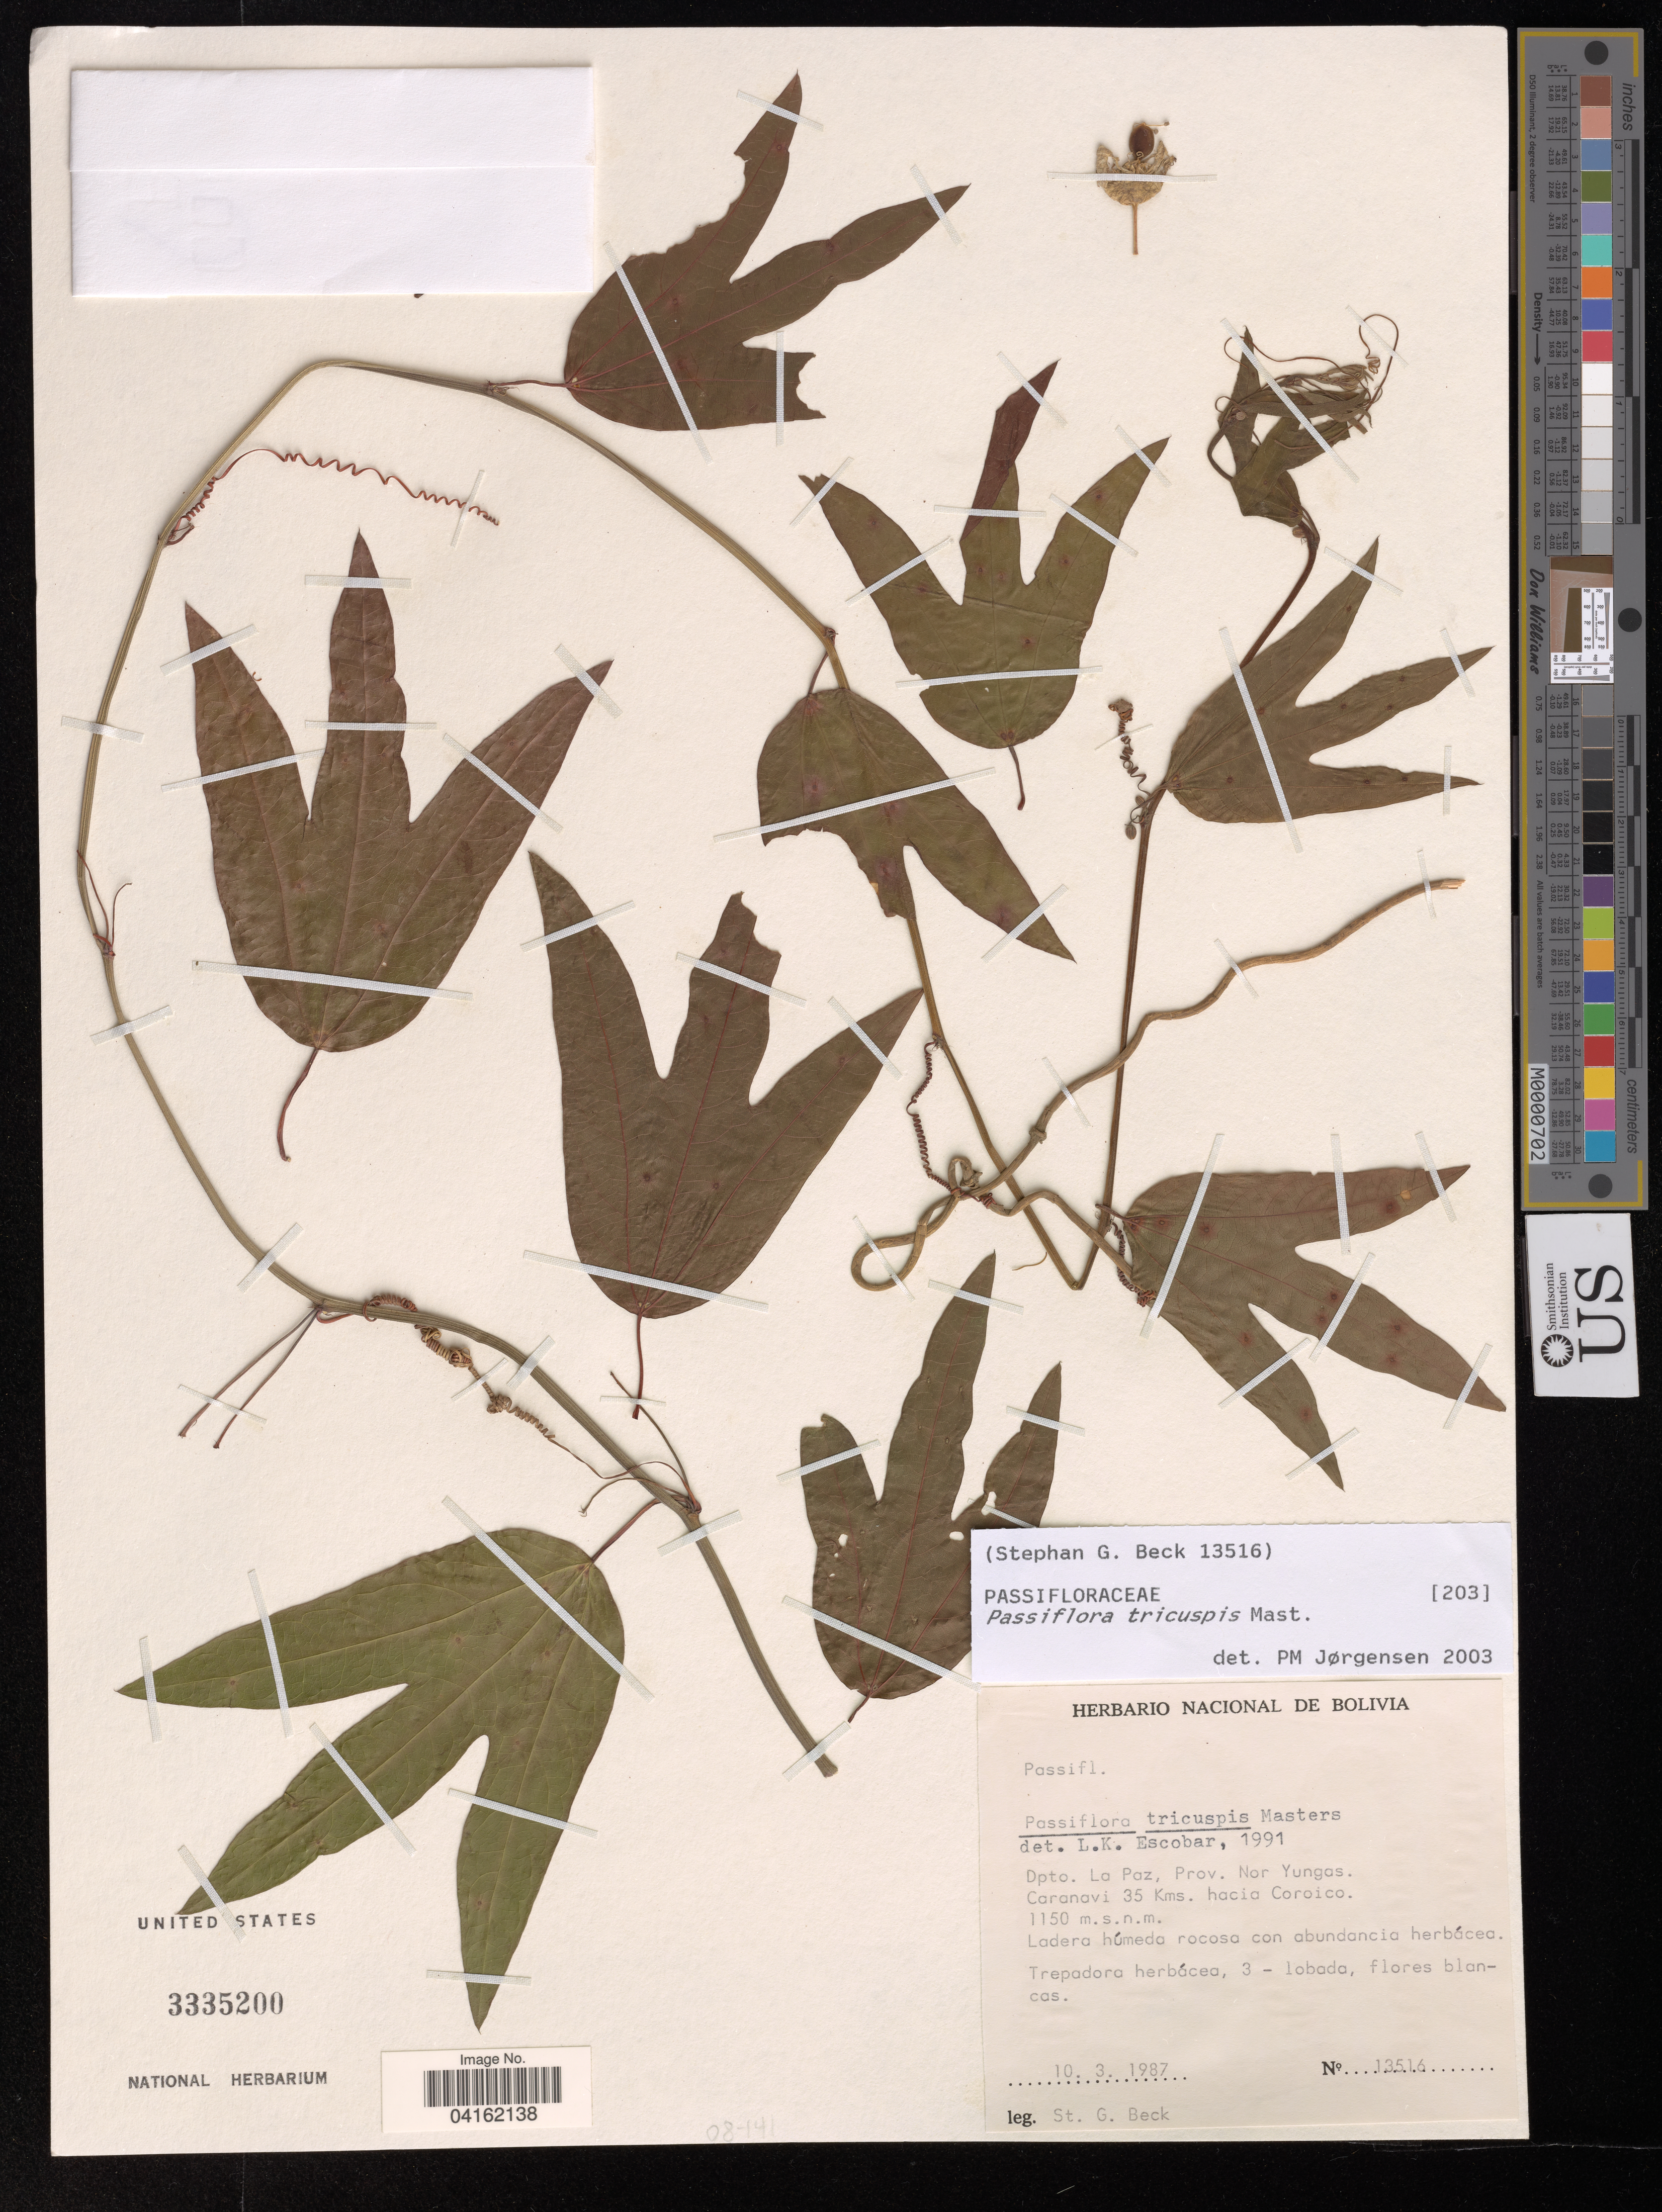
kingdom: Plantae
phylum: Tracheophyta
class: Magnoliopsida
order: Malpighiales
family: Passifloraceae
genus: Passiflora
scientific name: Passiflora tricuspis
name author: Mast.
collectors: S. Beck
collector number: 13516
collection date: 1987-03-10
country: Bolivia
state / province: La Paz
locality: Prov. Nor Yungas. Caranavi 35 Kms. hacia Coroico.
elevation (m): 1150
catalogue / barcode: US 3335200